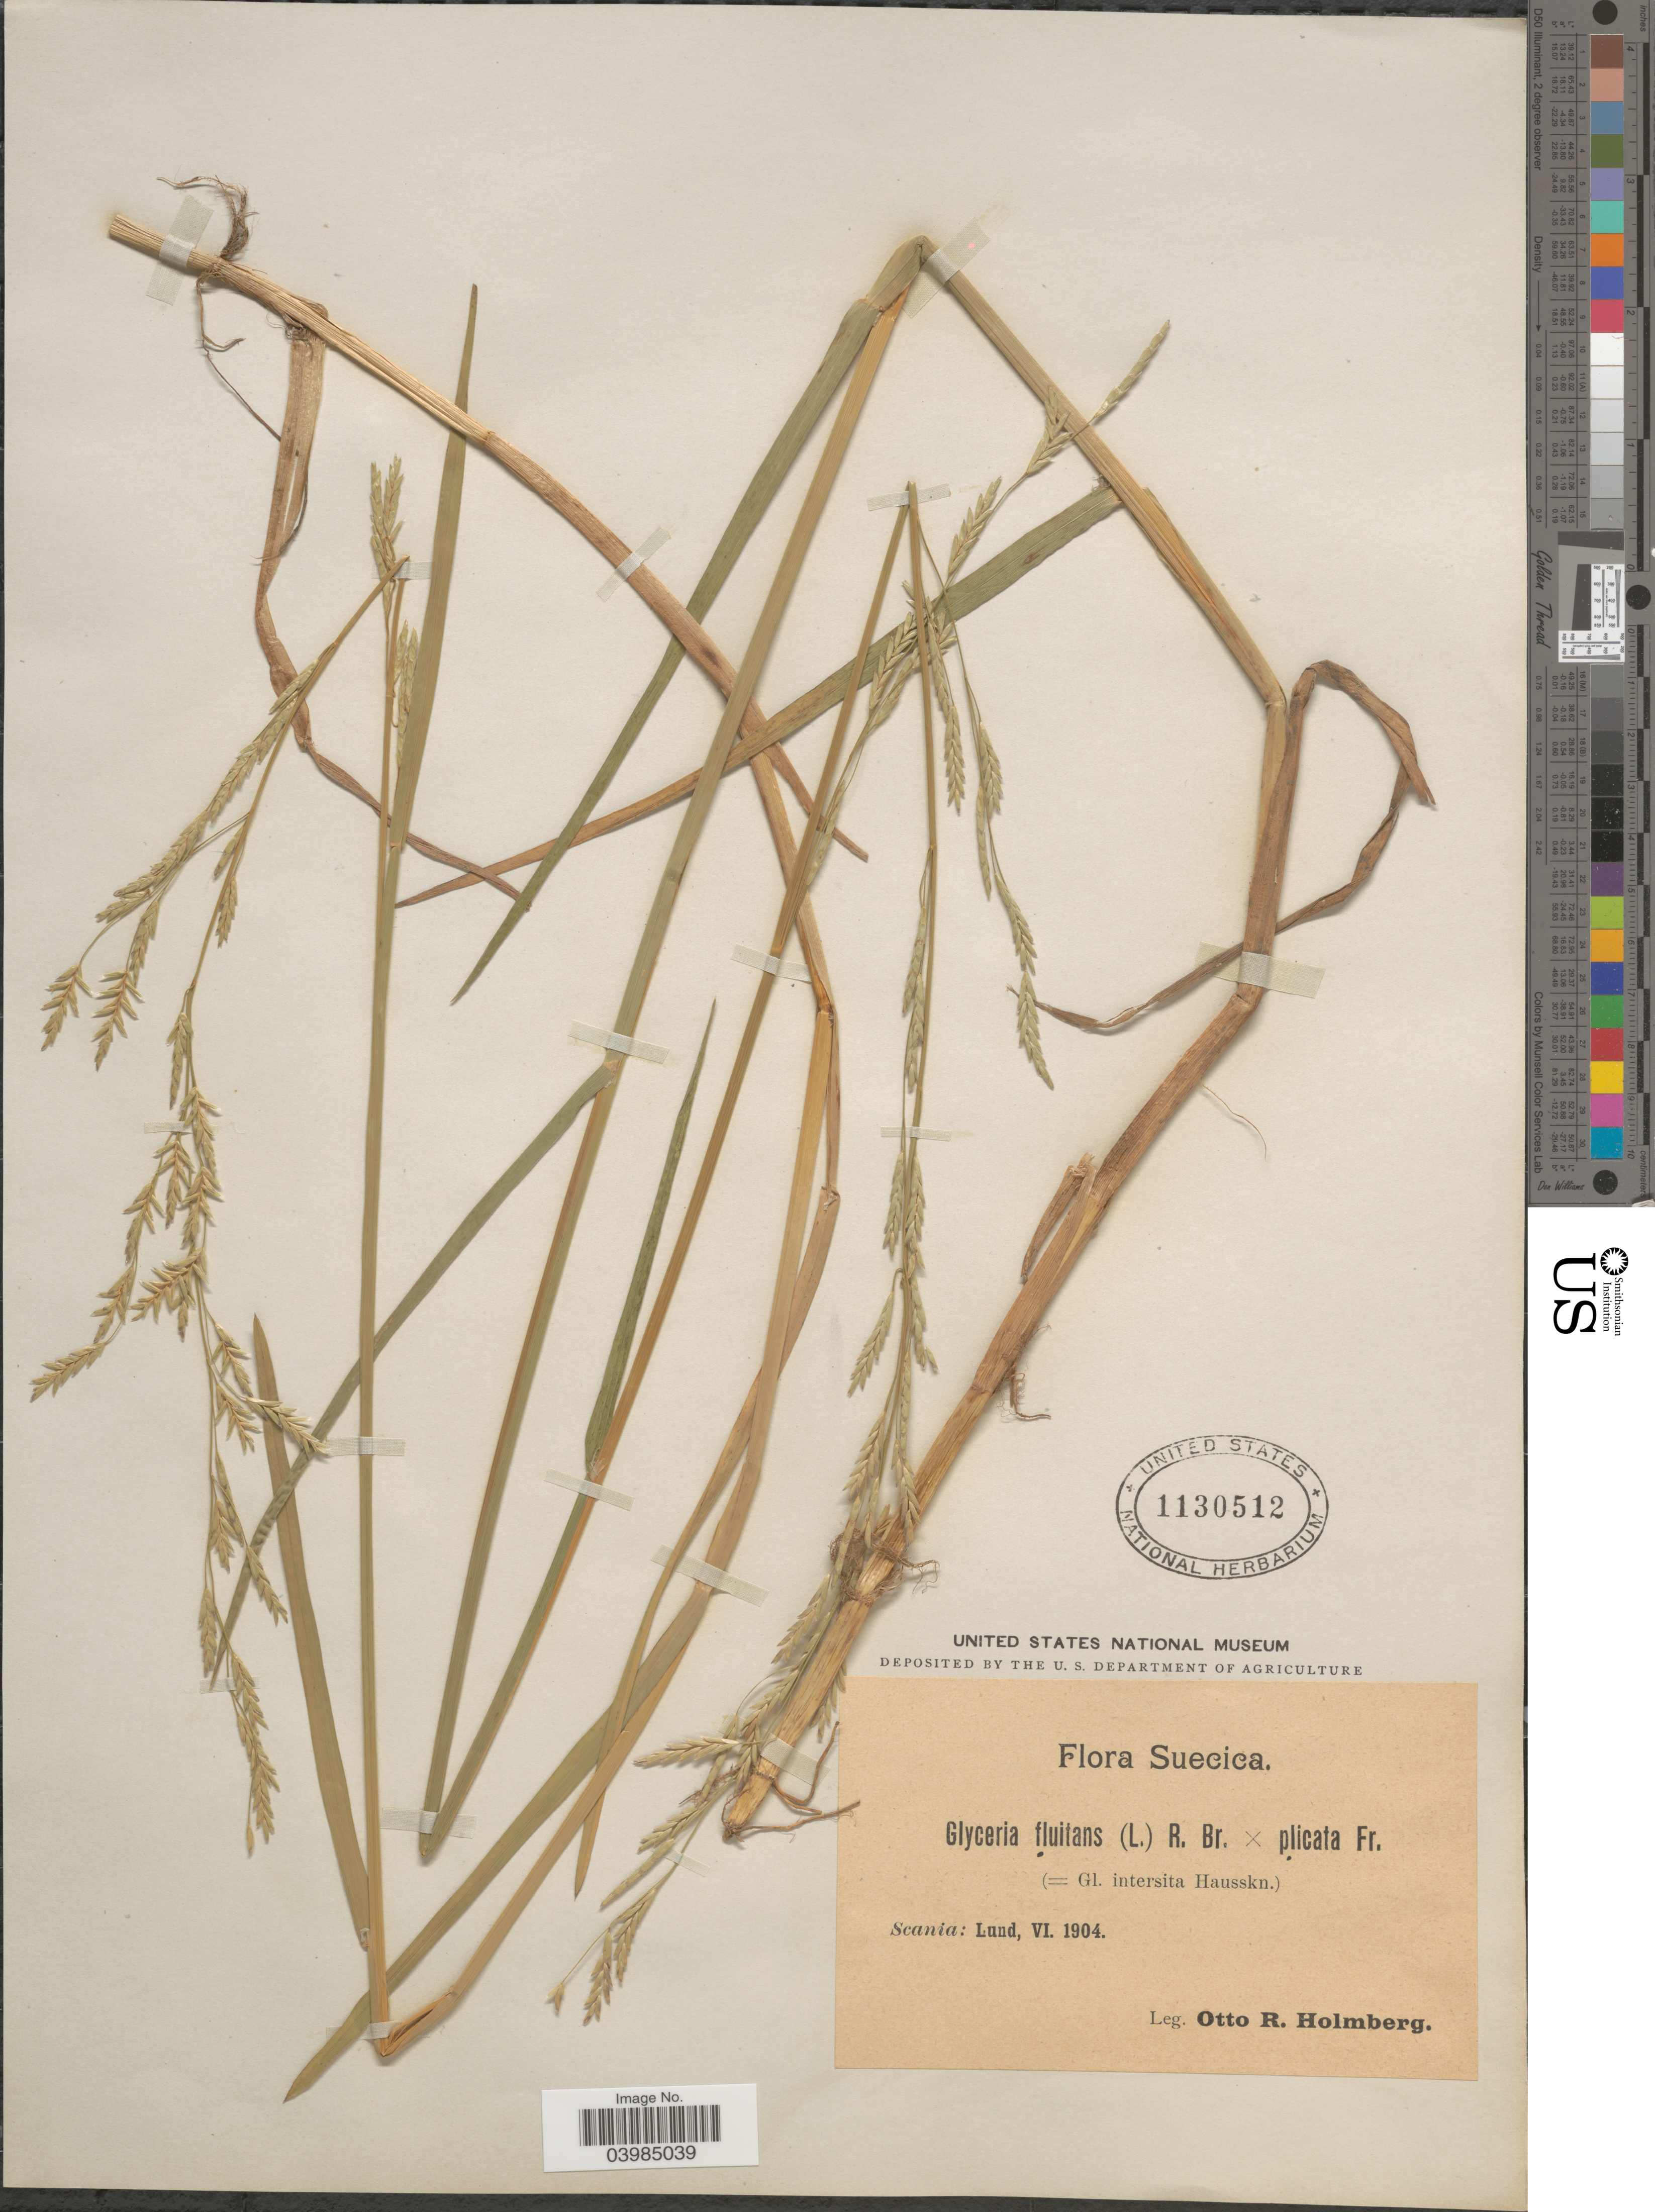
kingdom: Plantae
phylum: Tracheophyta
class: Liliopsida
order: Poales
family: Poaceae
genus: Glyceria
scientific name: Glyceria fluitans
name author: (L.) R. Br.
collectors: O. Holmberg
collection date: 1904-06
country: Sweden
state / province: Skåne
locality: Suecica. Scania: Lund.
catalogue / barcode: US 1130512